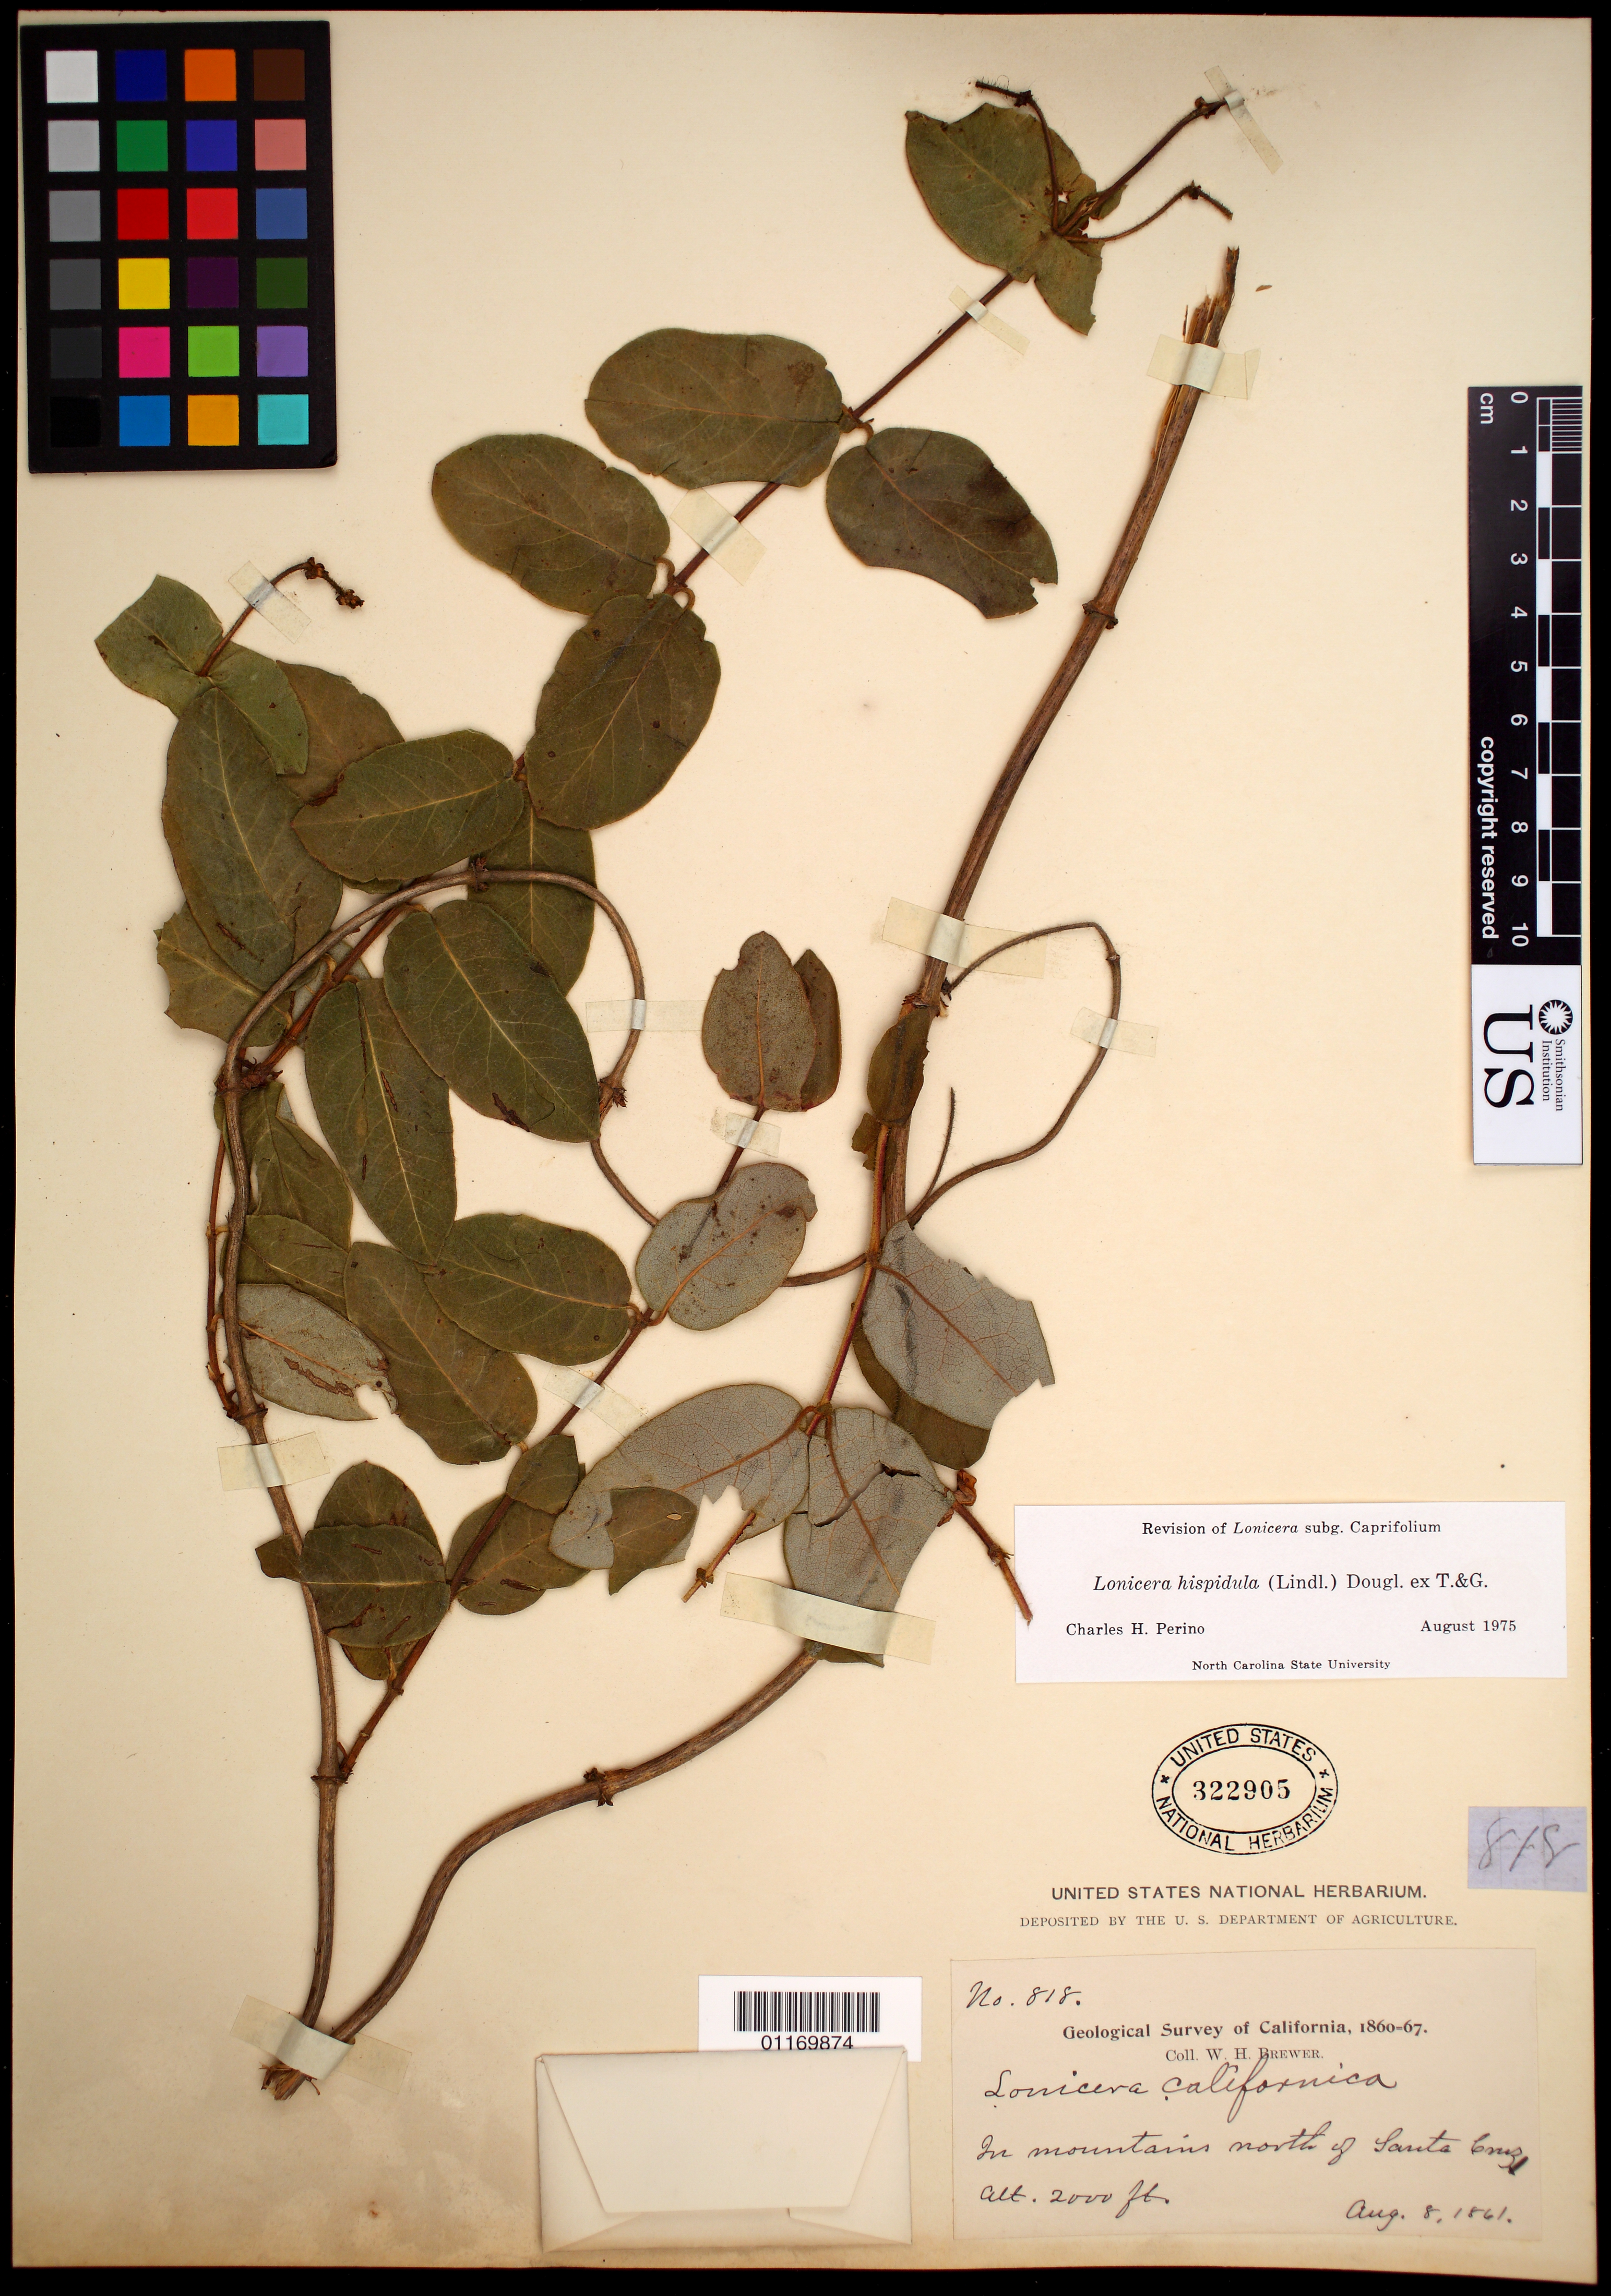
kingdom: Plantae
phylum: Tracheophyta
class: Magnoliopsida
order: Dipsacales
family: Caprifoliaceae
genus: Lonicera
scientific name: Lonicera californica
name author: Torr. & A. Gray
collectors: W. H. Brewer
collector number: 818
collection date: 1861-08-08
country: United States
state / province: California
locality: in Mountains north of Santa Cruz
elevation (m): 610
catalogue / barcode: US 322905